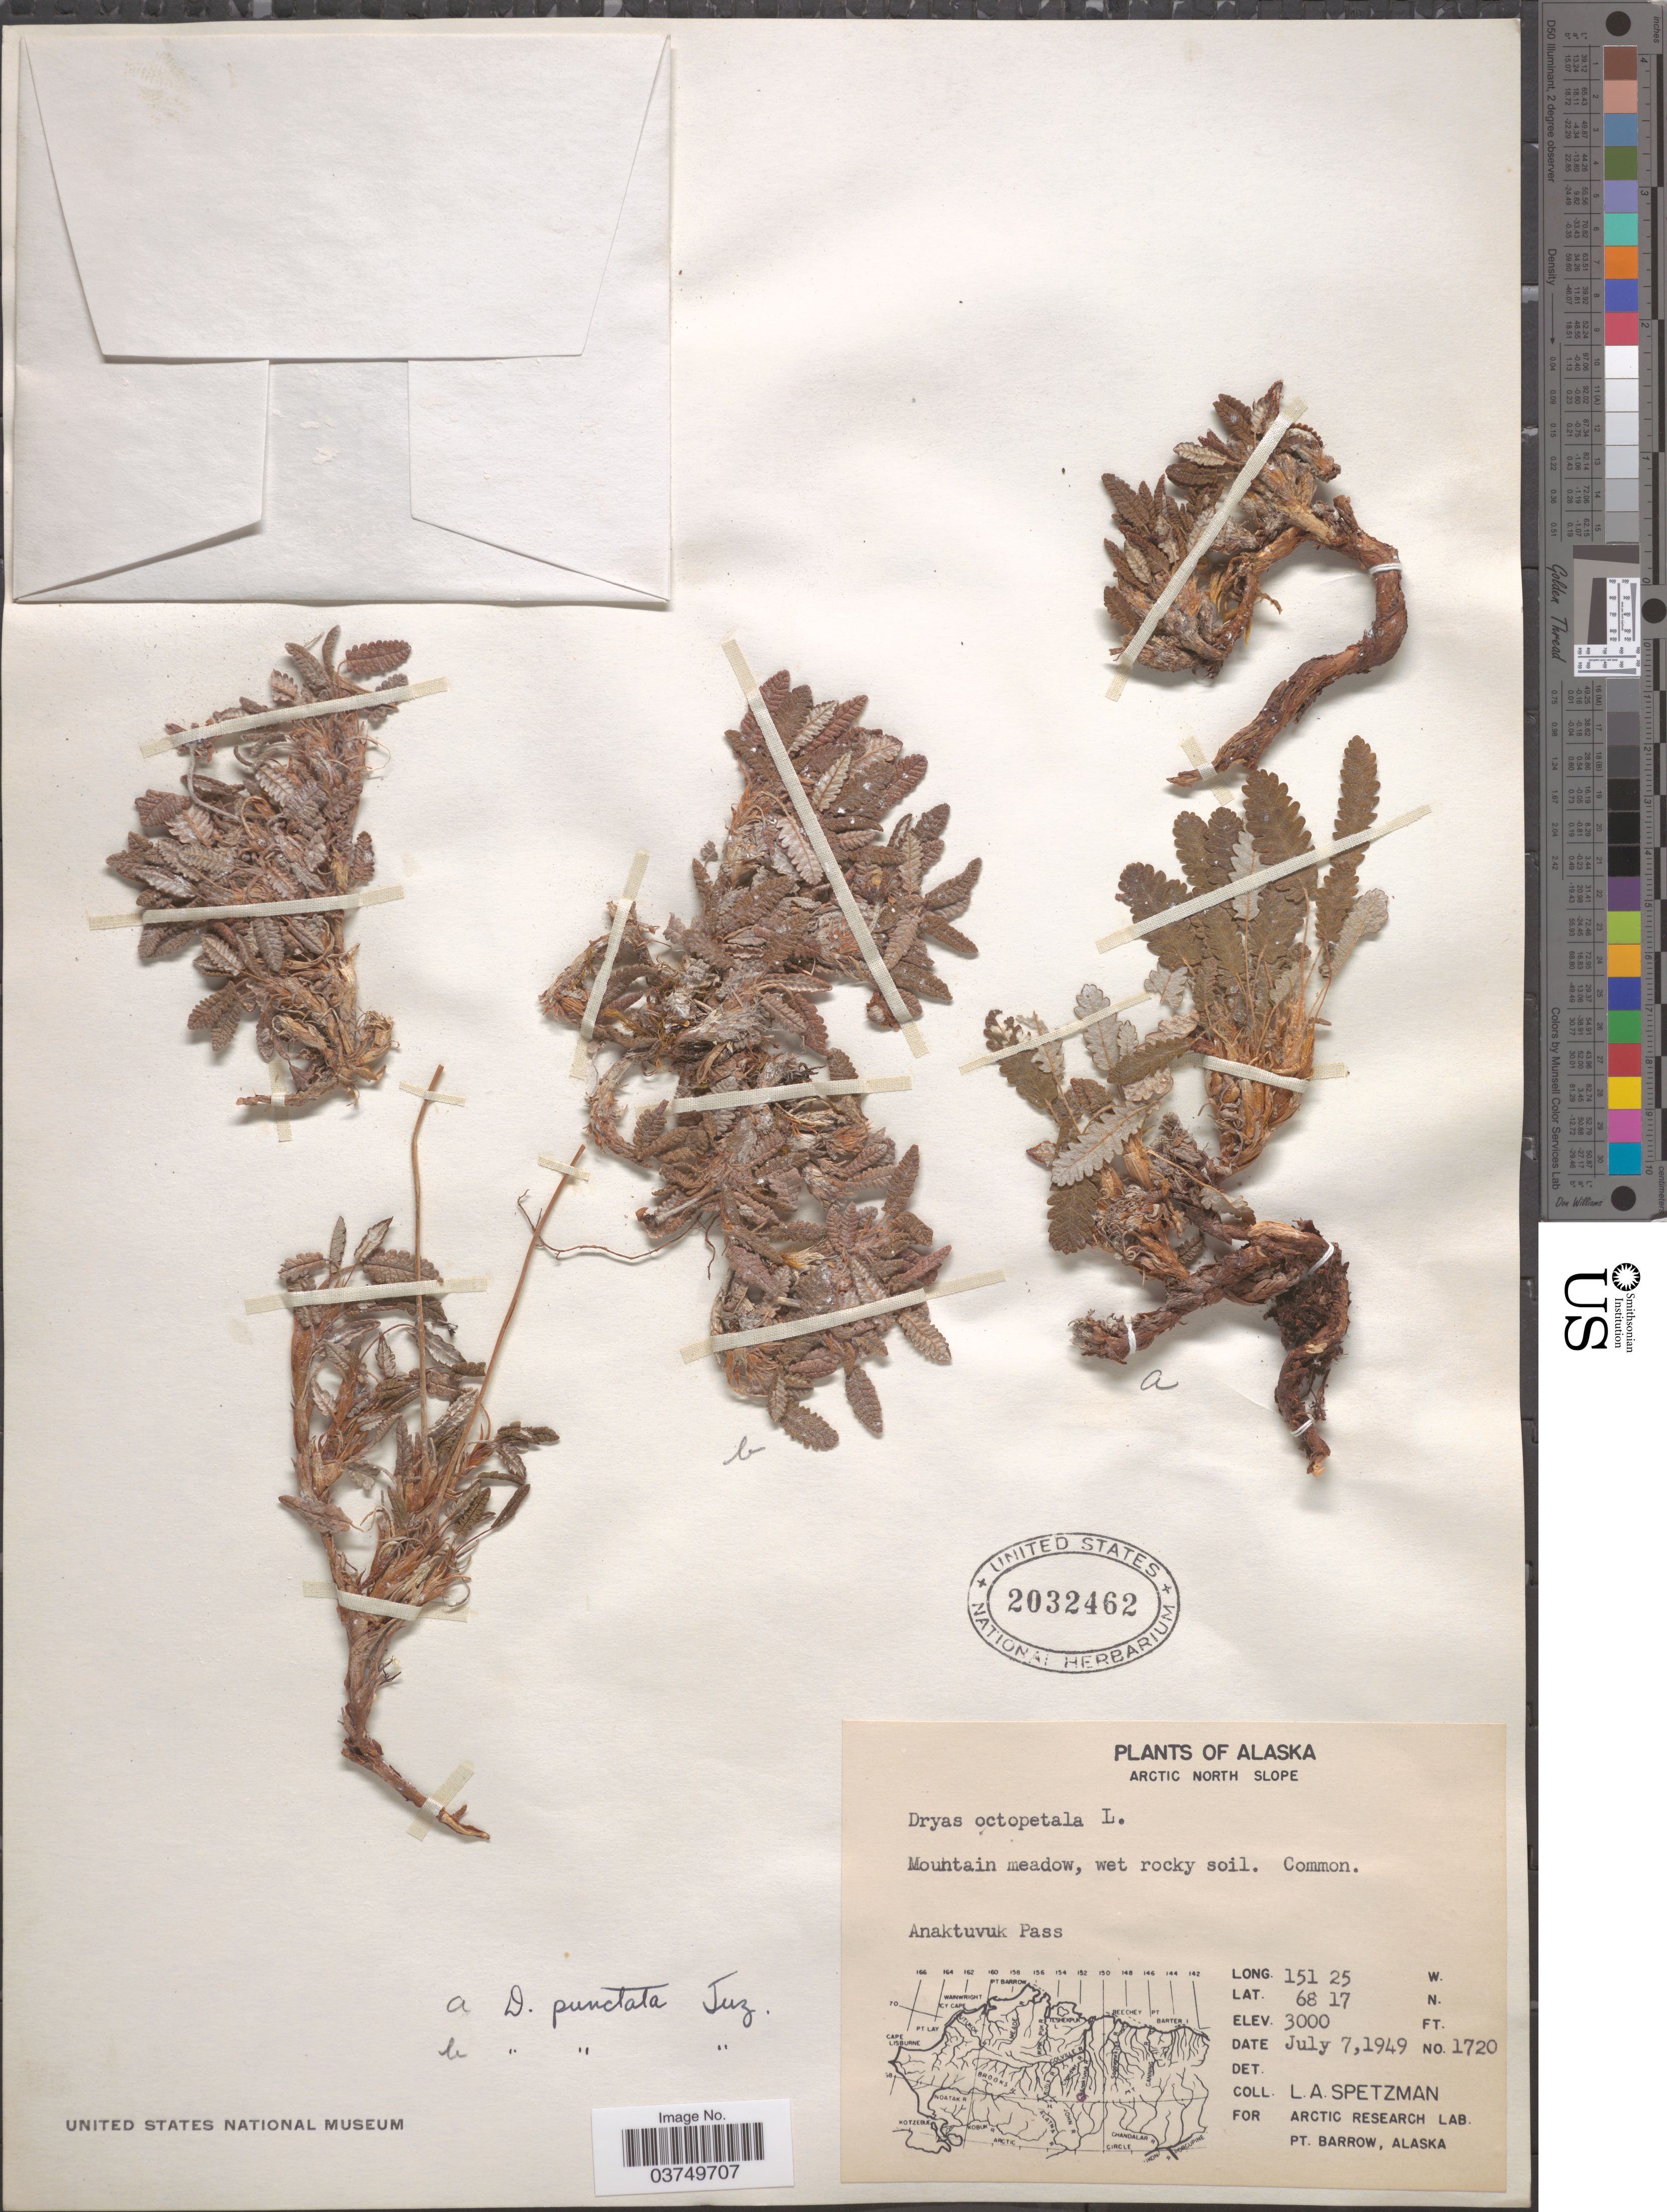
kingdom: Plantae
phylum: Tracheophyta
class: Magnoliopsida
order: Rosales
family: Rosaceae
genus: Dryas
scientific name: Dryas punctata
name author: Juz.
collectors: L. Spetzman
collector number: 1720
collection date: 1949-07-07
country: United States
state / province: Alaska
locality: Arctic North Slope. Anaktuvuk Pass.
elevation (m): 914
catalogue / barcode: US 2032462